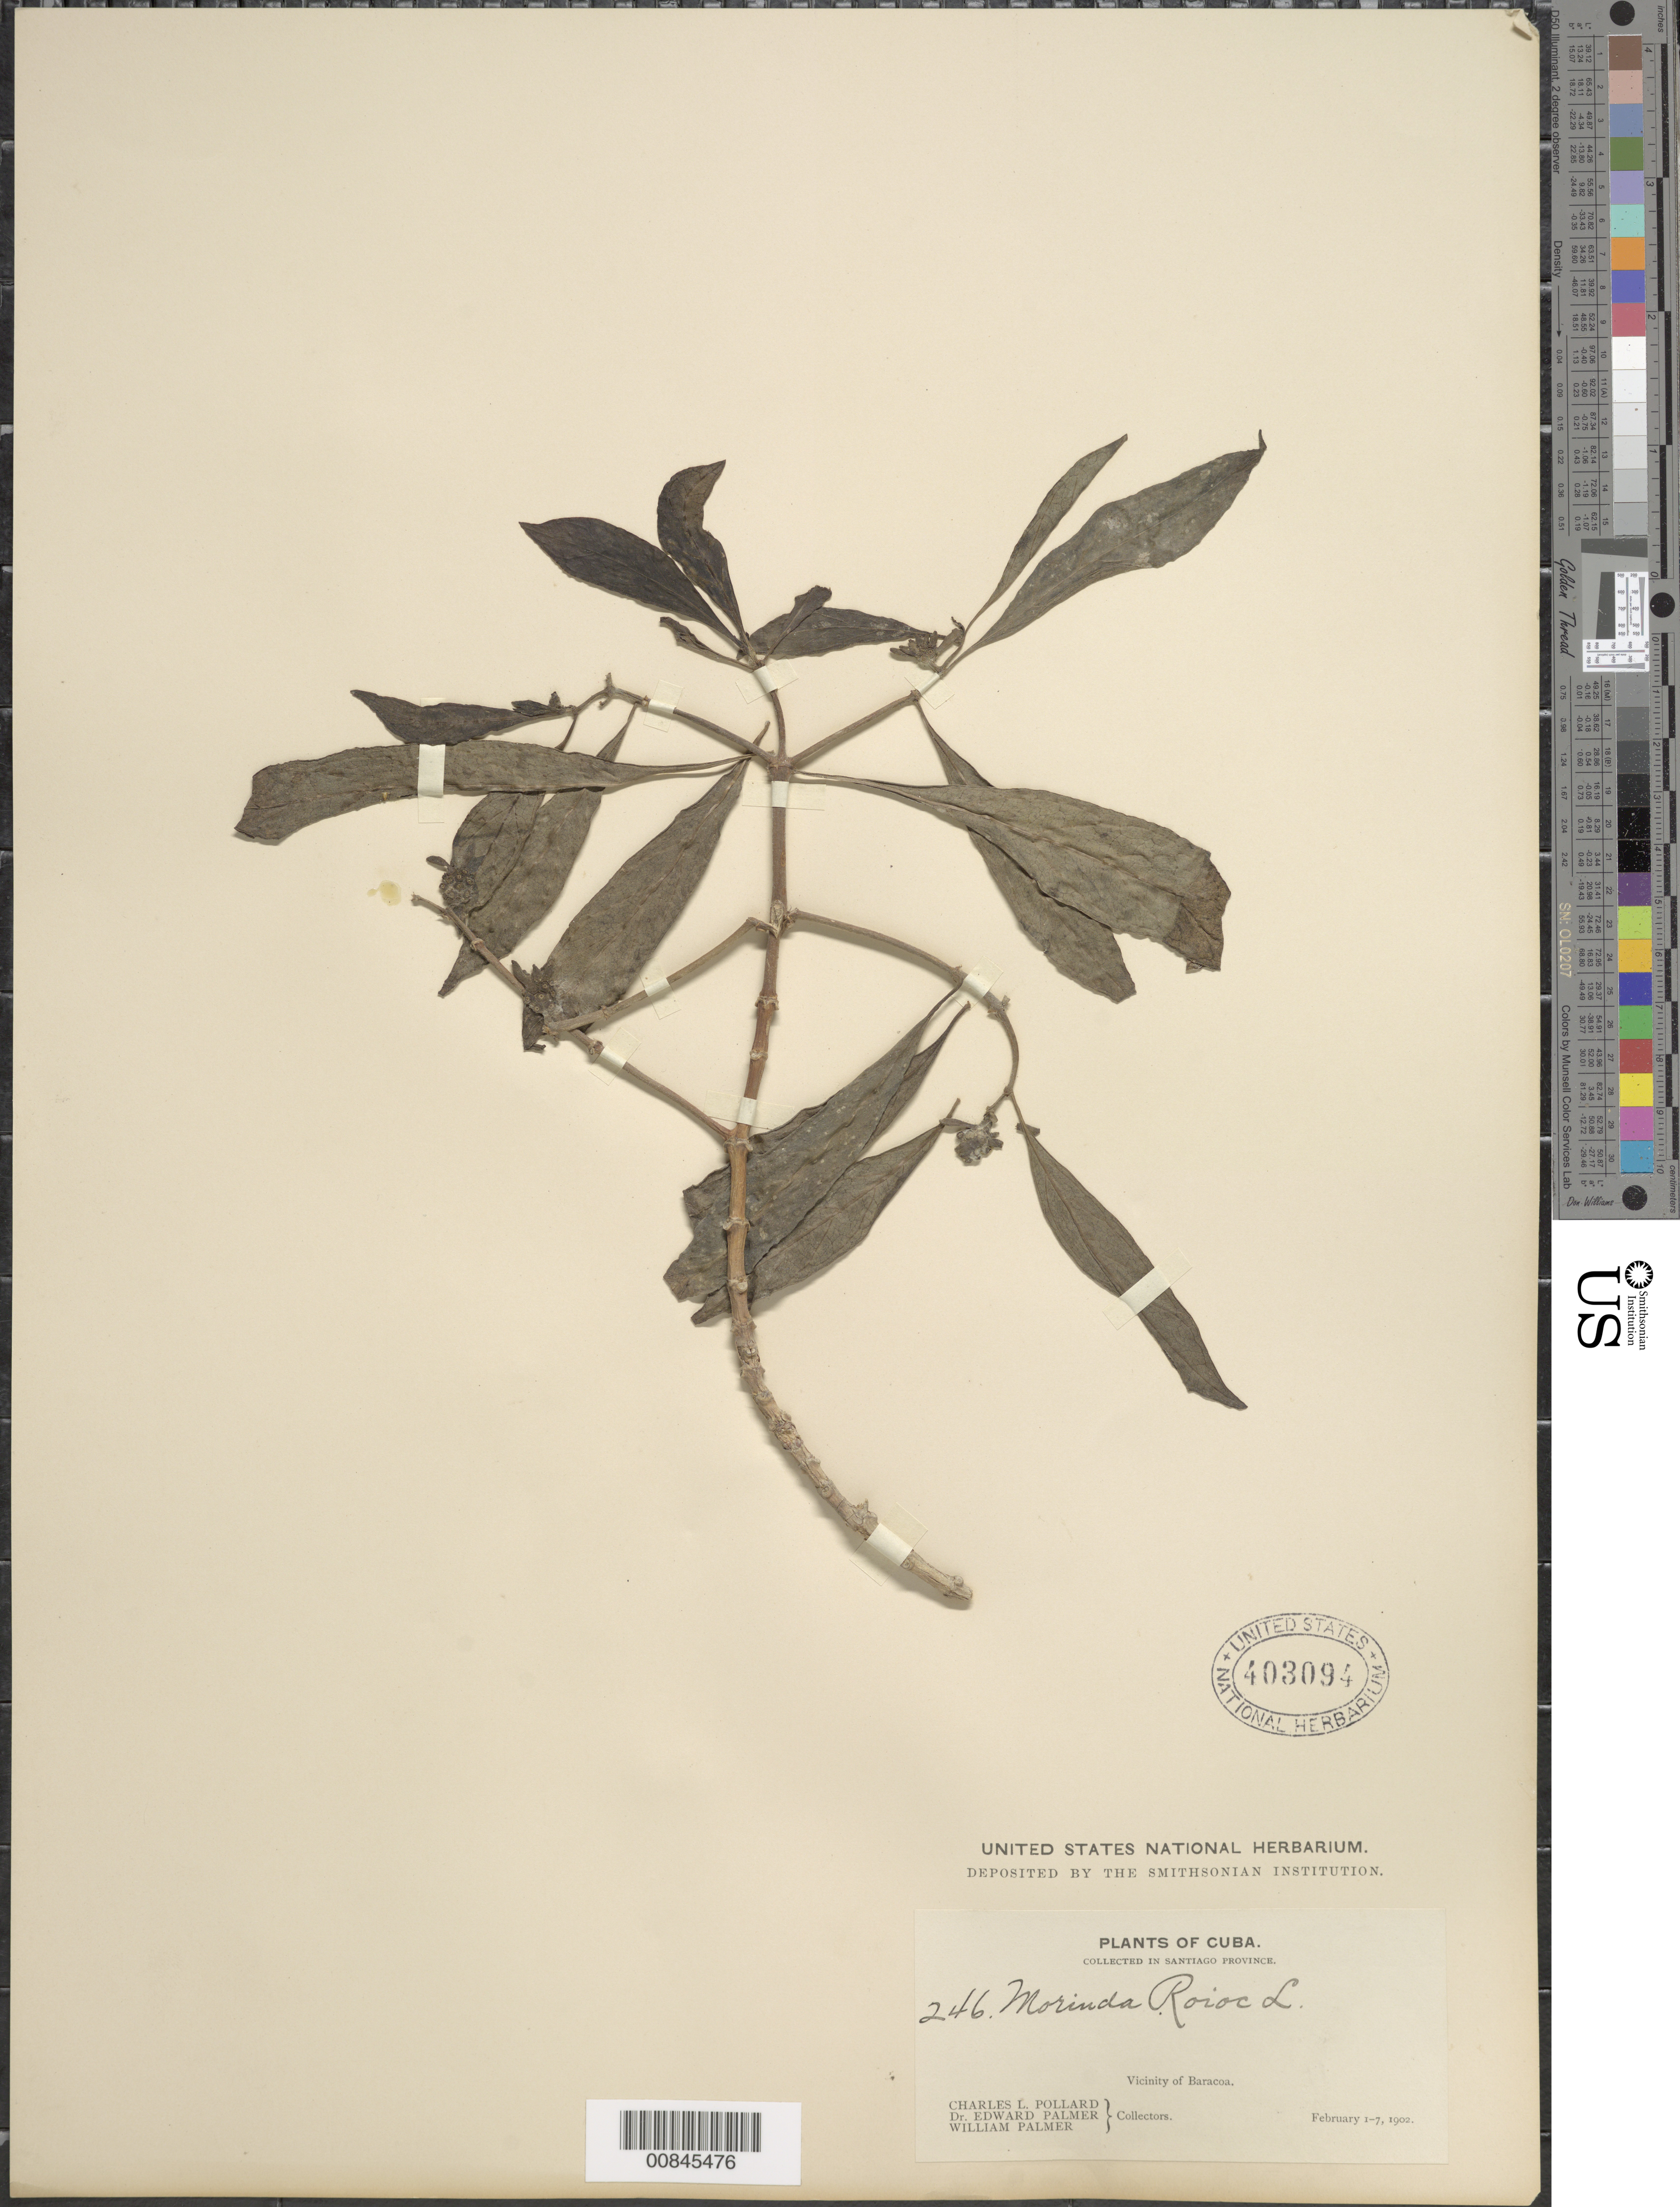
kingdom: Plantae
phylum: Tracheophyta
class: Magnoliopsida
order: Gentianales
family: Rubiaceae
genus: Morinda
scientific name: Morinda royoc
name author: L.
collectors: C. L. Pollard, E. Palmer & W. Palmer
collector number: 246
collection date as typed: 01 Feb 1902 to 07 Feb 1902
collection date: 1902-02-01/1902-02-07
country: Cuba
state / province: Las Villas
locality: Vicinity of Baracoa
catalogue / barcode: US 403094